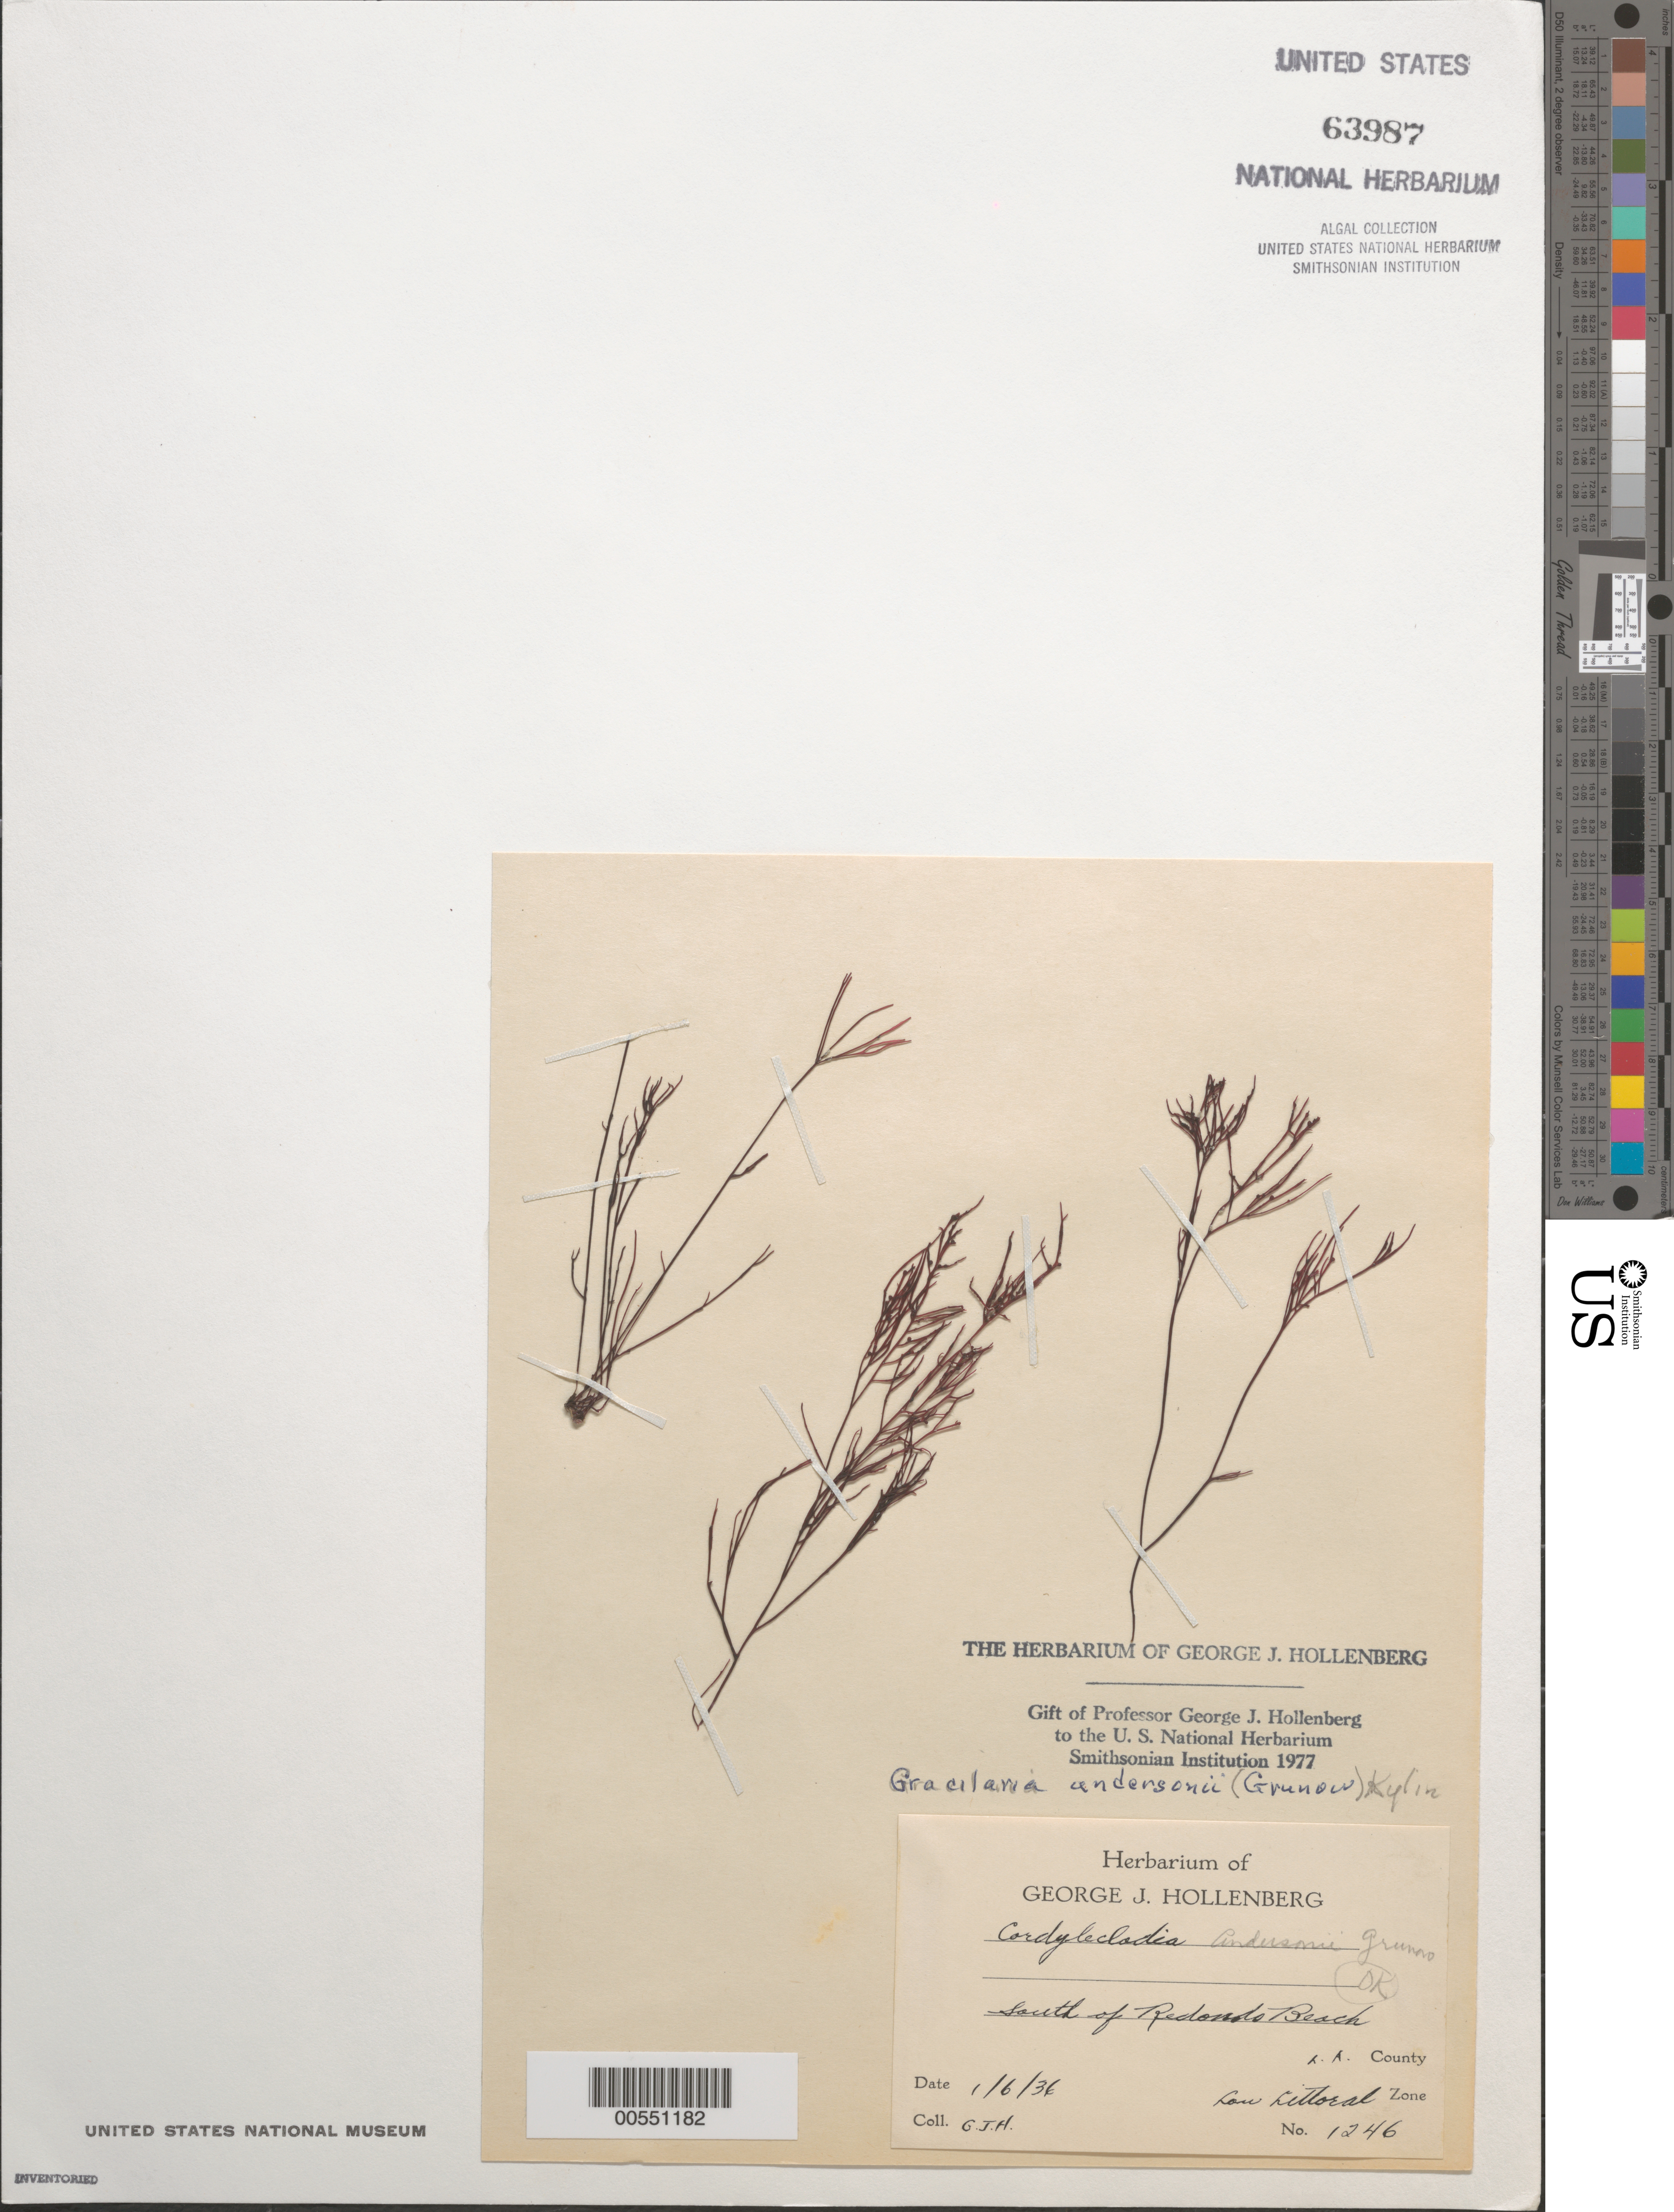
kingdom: Plantae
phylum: Rhodophyta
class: Florideophyceae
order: Gracilariales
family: Gracilariaceae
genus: Gracilariopsis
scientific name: Gracilariopsis andersonii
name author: (Grunow) E.Y. Dawson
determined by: Algae name updating Project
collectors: G. Hollenberg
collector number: GJH 1246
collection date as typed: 06 Jan 1936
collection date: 1936-01-06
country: United States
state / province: California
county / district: Los Angeles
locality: South of Redondo Beach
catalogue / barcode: US 63987